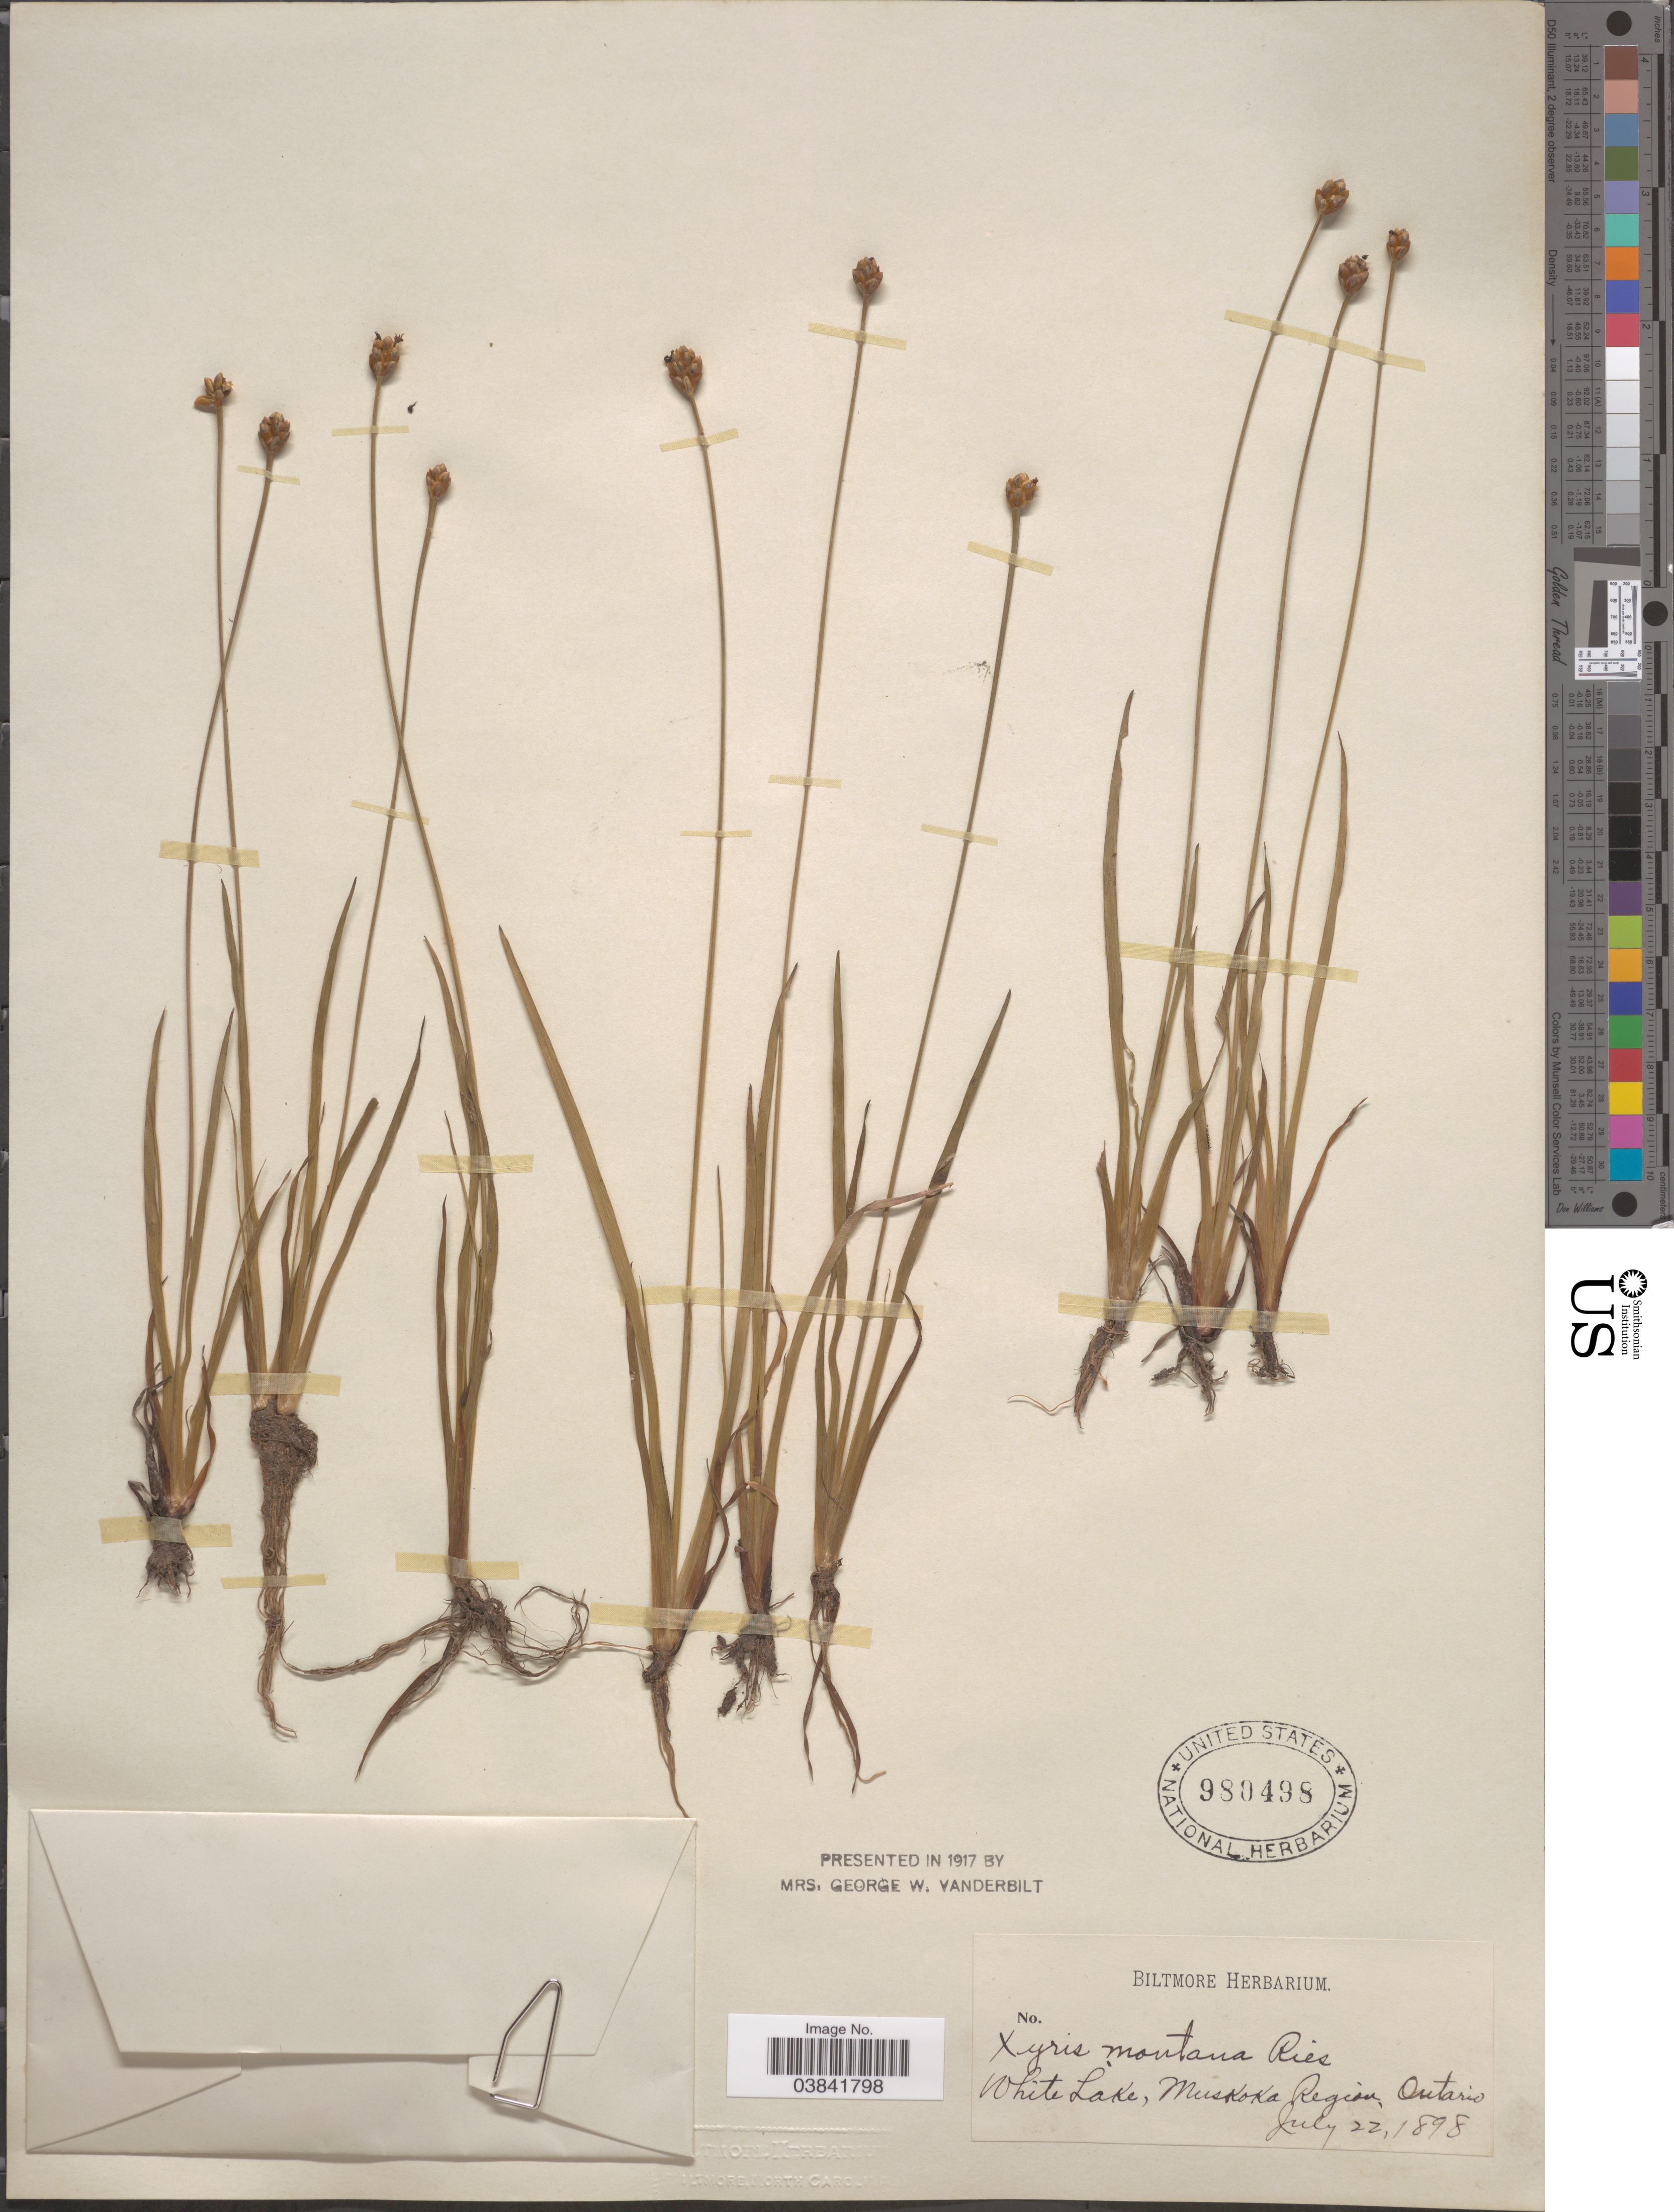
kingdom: Plantae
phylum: Tracheophyta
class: Liliopsida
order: Poales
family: Xyridaceae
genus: Xyris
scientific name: Xyris difformis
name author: Chapm.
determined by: Strong, Mark T., (BOT), Smithsonian Institution - National Museum of Natural History (UNITED STATES)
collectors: ex herb. Biltmore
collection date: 1898-07-22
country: Canada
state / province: Ontario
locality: White Lake, Muskoka Region.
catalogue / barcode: US 980498